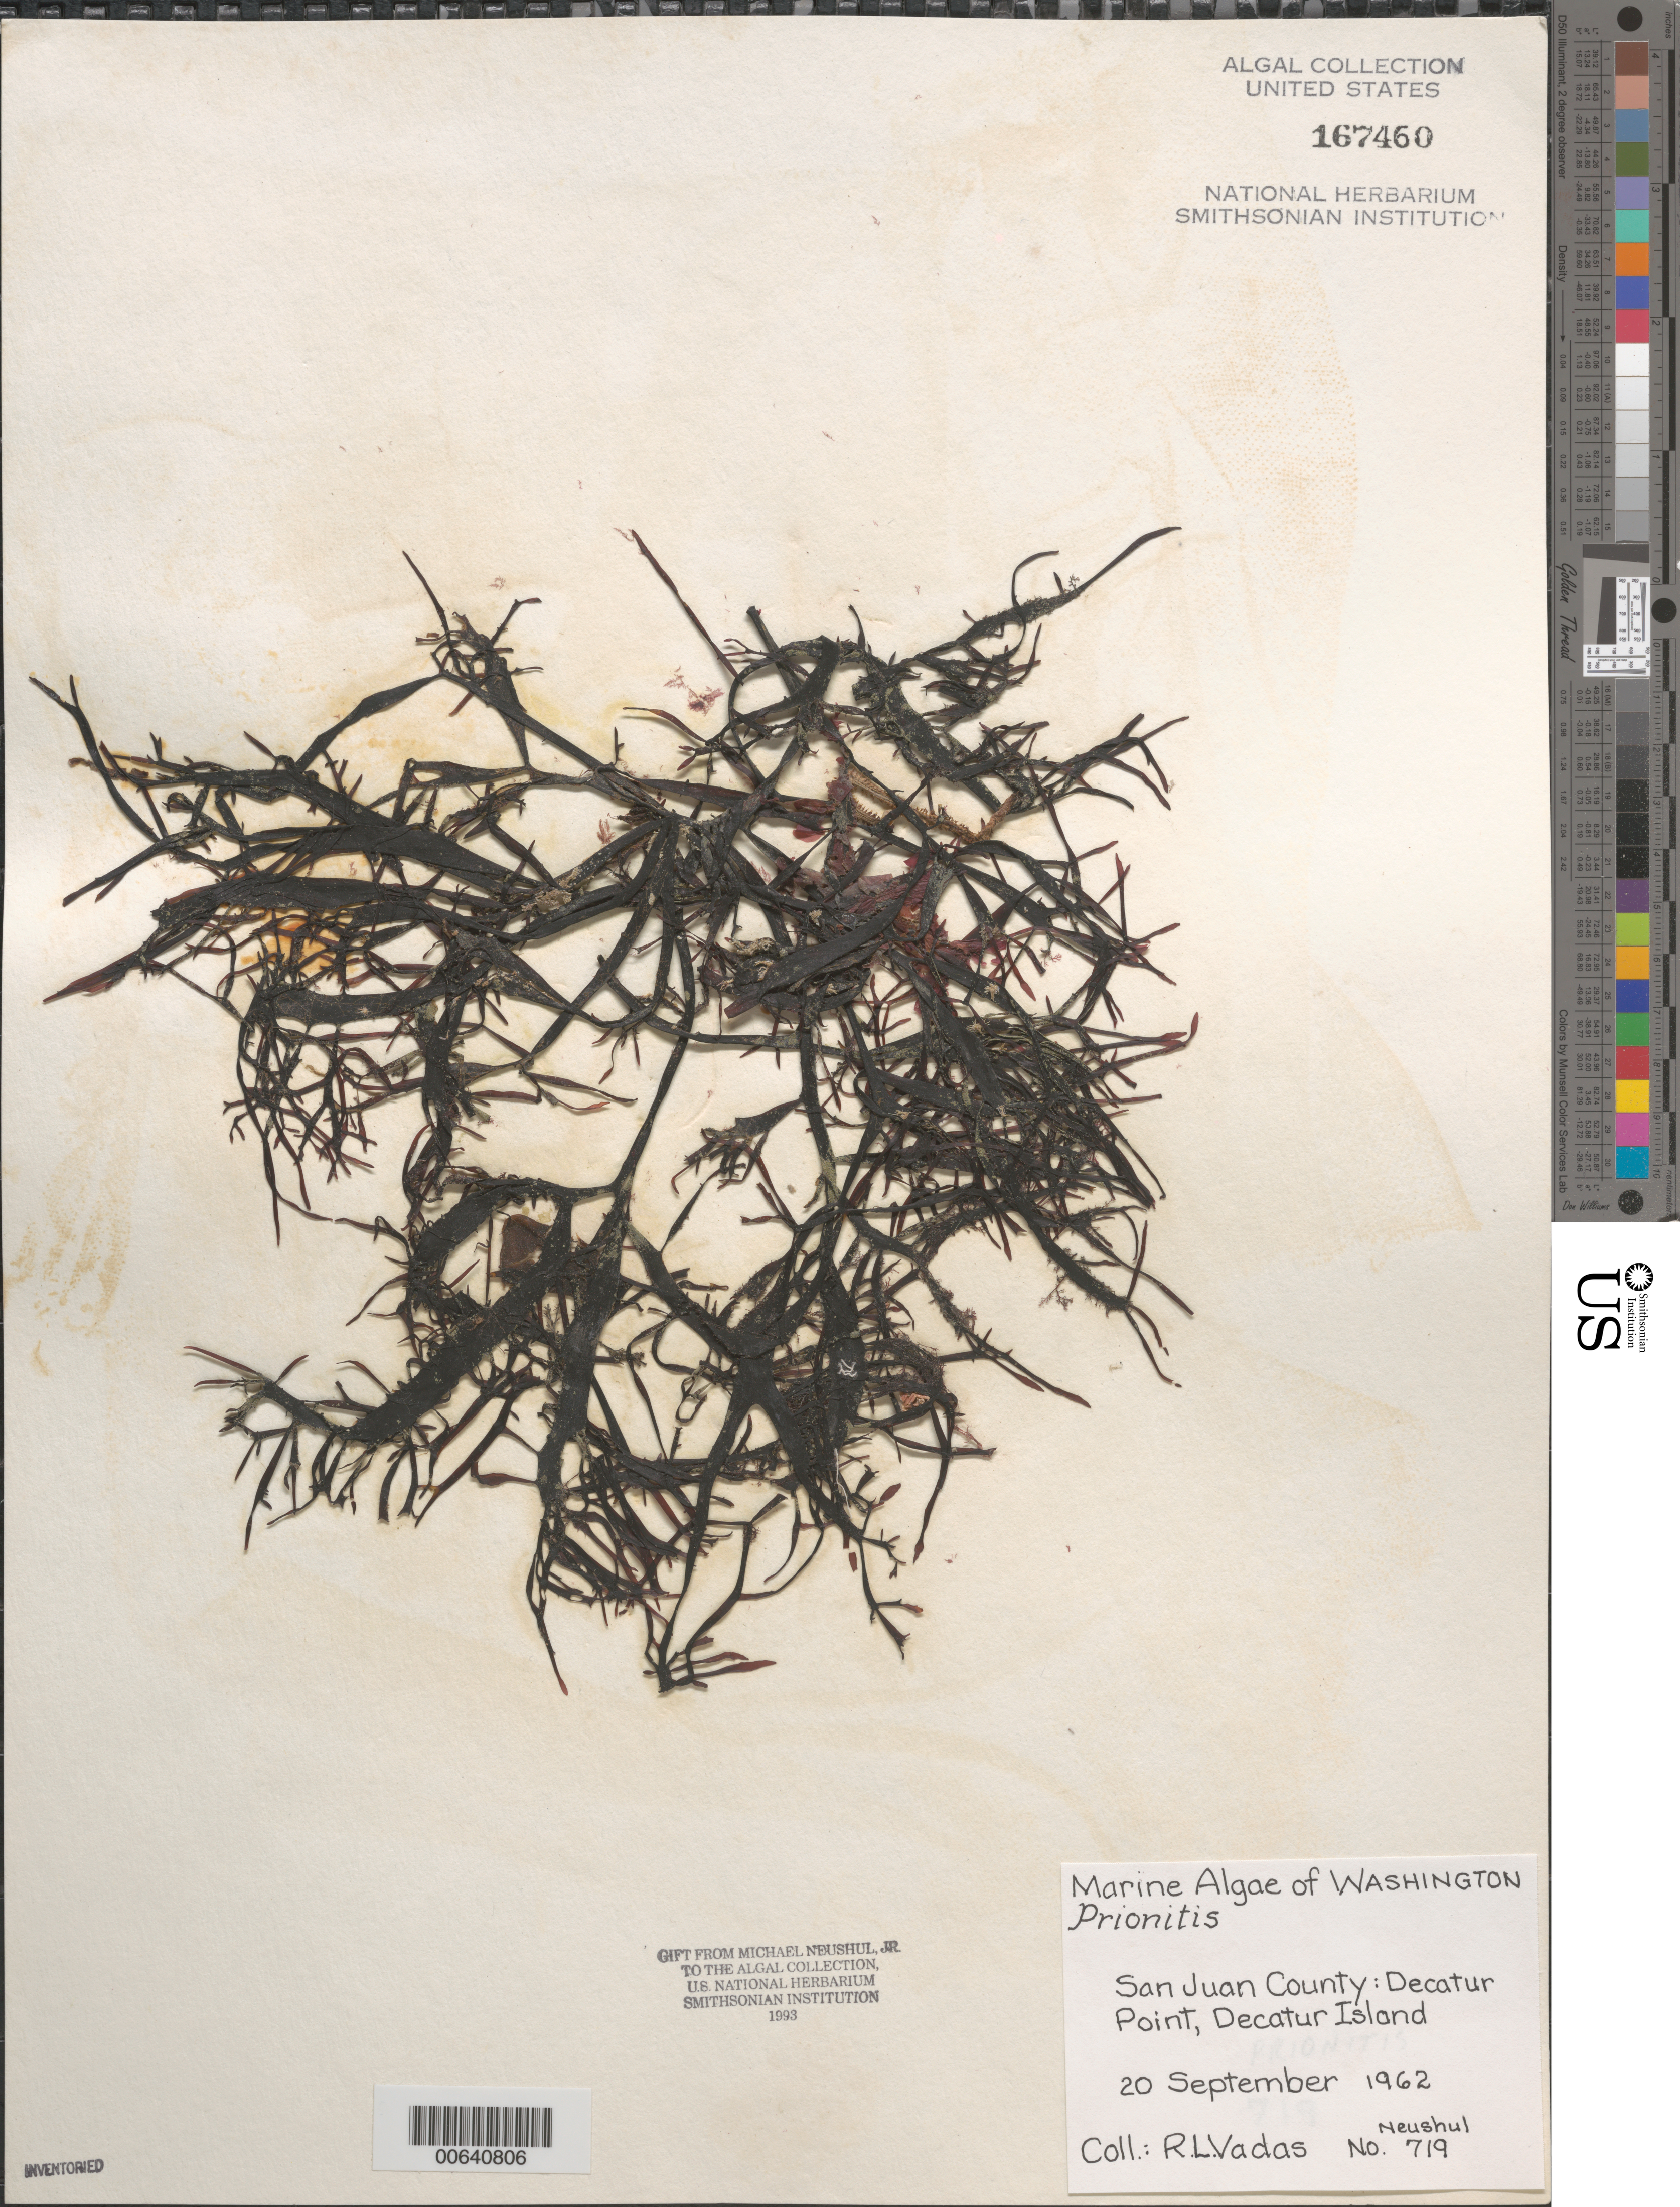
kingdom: Plantae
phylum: Rhodophyta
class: Florideophyceae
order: Cryptonemiales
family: Cryptonemiaceae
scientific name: Prionitis sp.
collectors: R. Vadas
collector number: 719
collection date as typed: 20 Sep 1962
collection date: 1962-09-20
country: United States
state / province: Washington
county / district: San Juan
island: Decatur Island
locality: Decatur Point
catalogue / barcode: US 167460